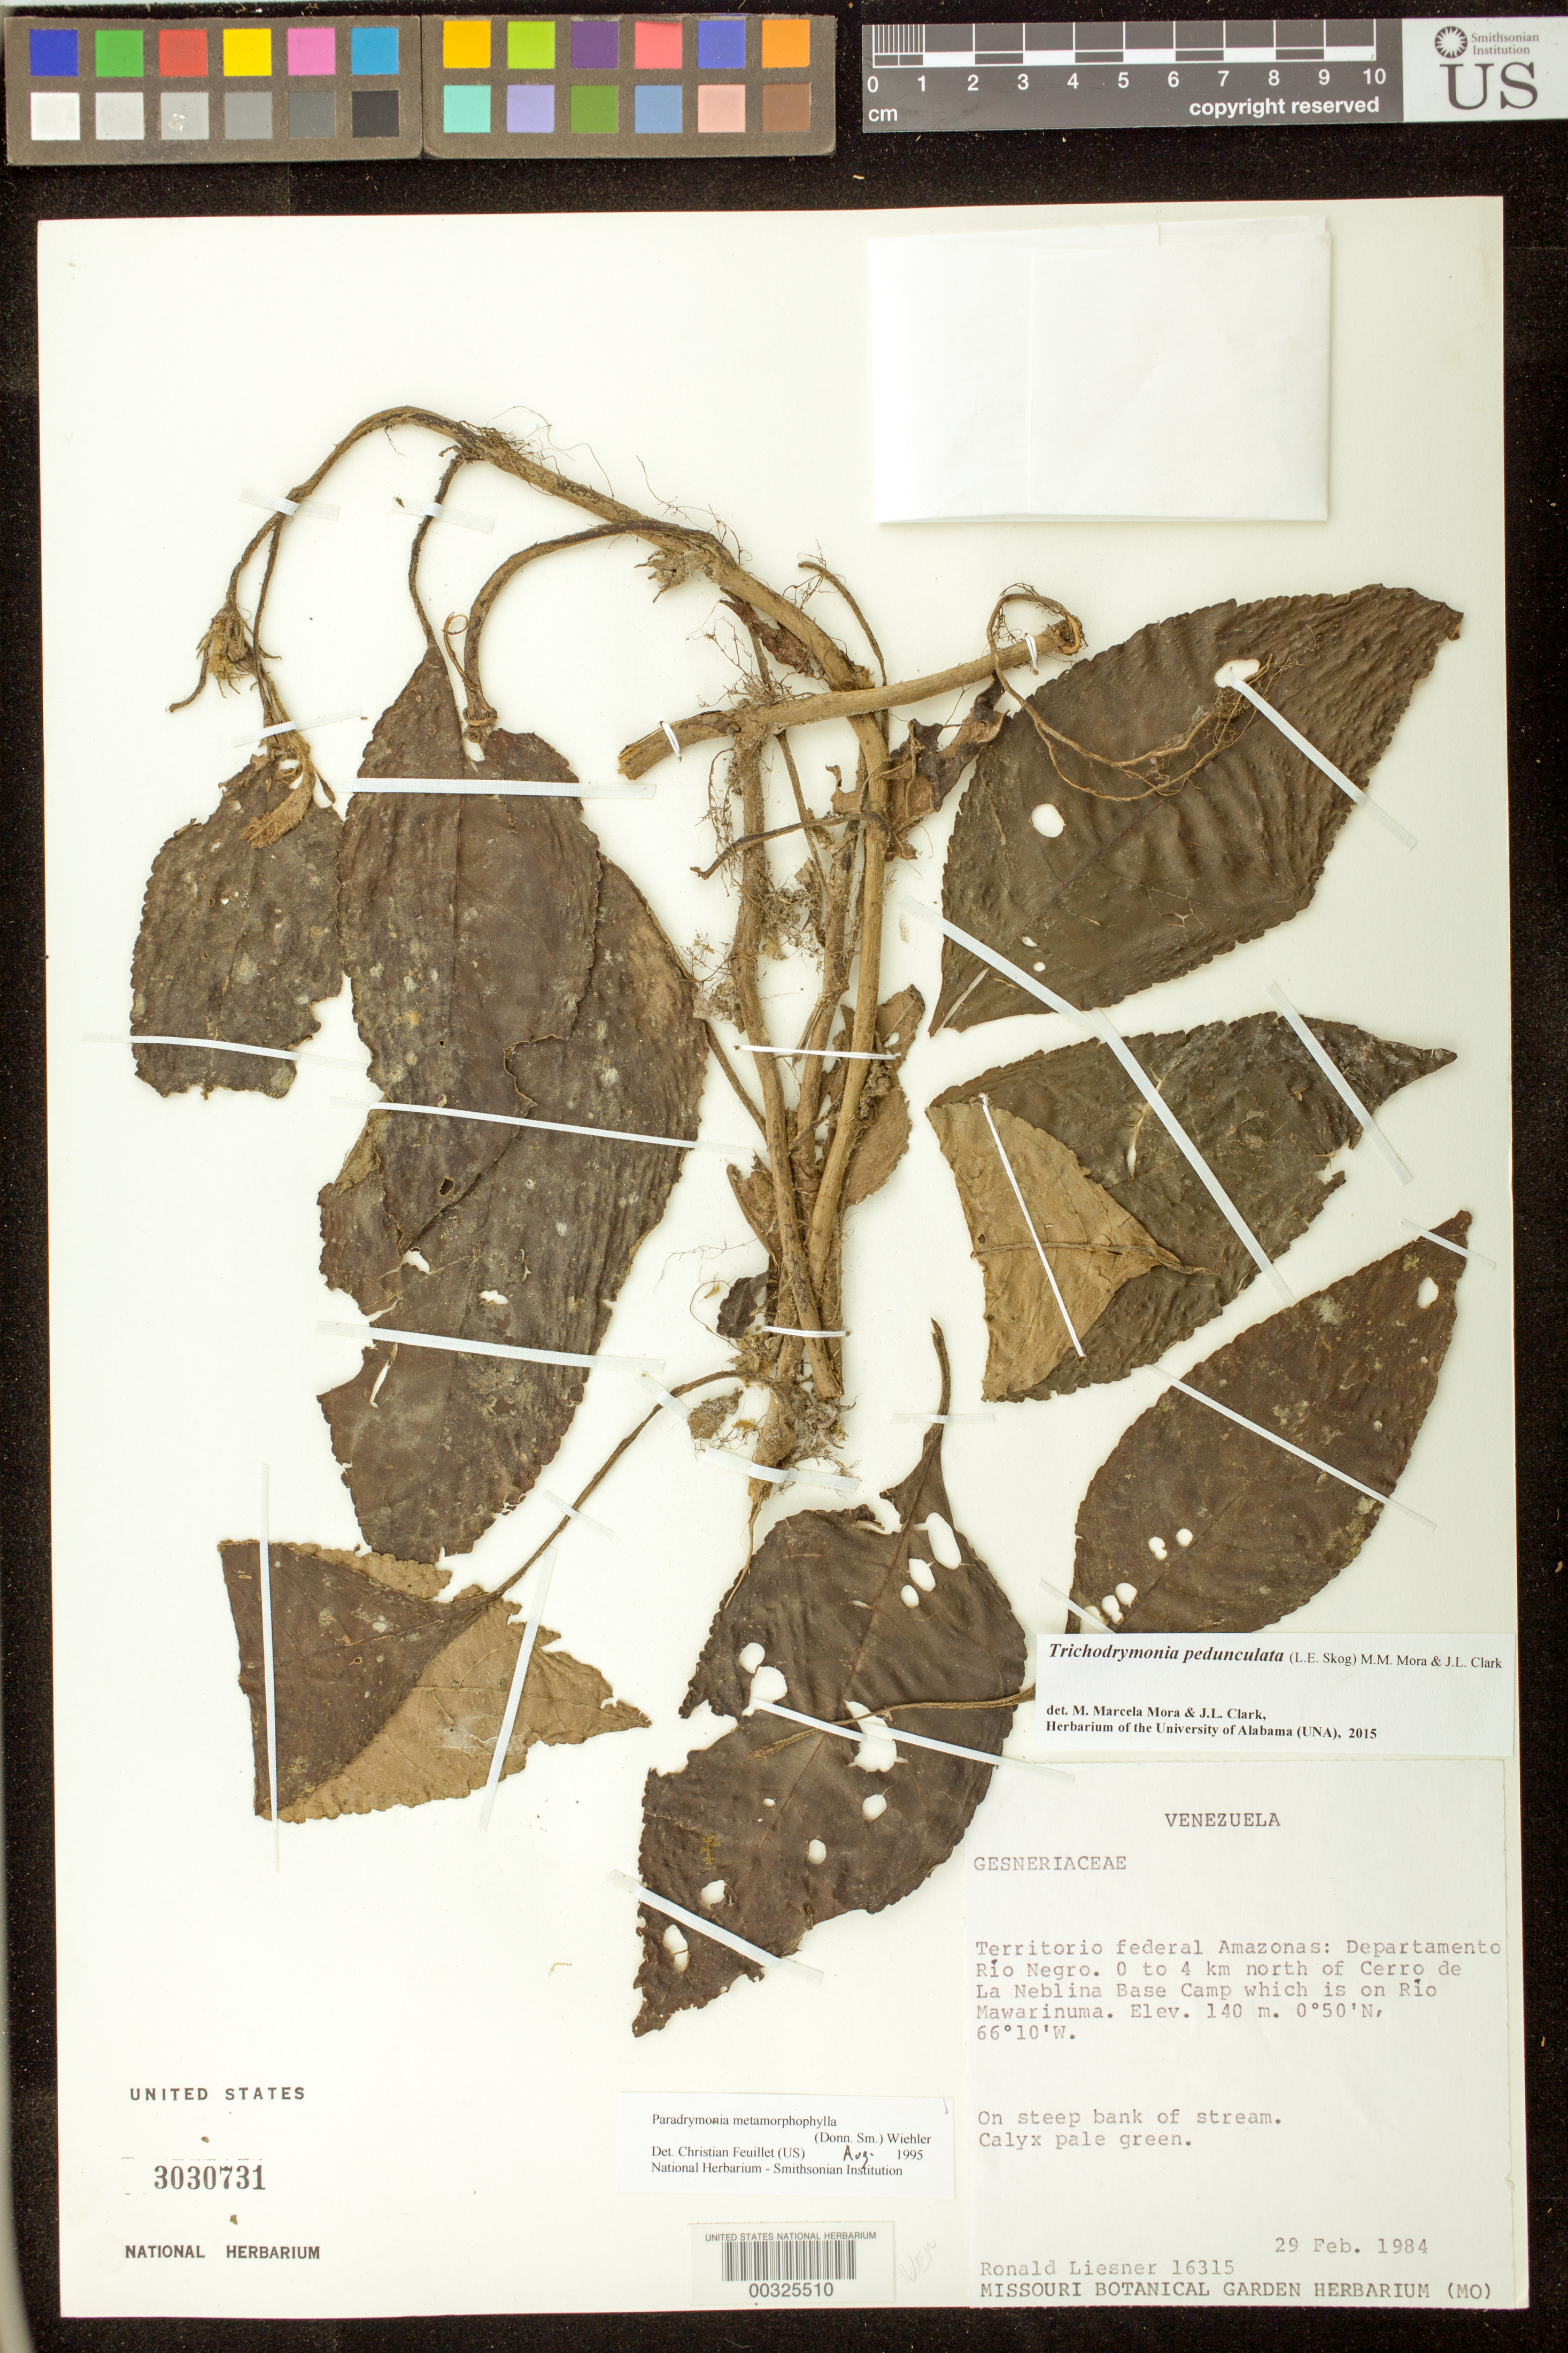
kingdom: Plantae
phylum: Tracheophyta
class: Magnoliopsida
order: Lamiales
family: Gesneriaceae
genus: Trichodrymonia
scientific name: Trichodrymonia pedunculata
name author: (L.E. Skog) M.M. Mora & J.L. Clark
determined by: Mora, M. M.; Clark, J. L.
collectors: R. L. Liesner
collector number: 16315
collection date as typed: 29 Feb 1984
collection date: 1984-02-29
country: Venezuela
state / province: Amazonas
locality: Rio Negro Dept., 0 to 4 km N of Cerro de la Neblina base camp which is on Rio Mawarinuma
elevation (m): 140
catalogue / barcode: US 3030731